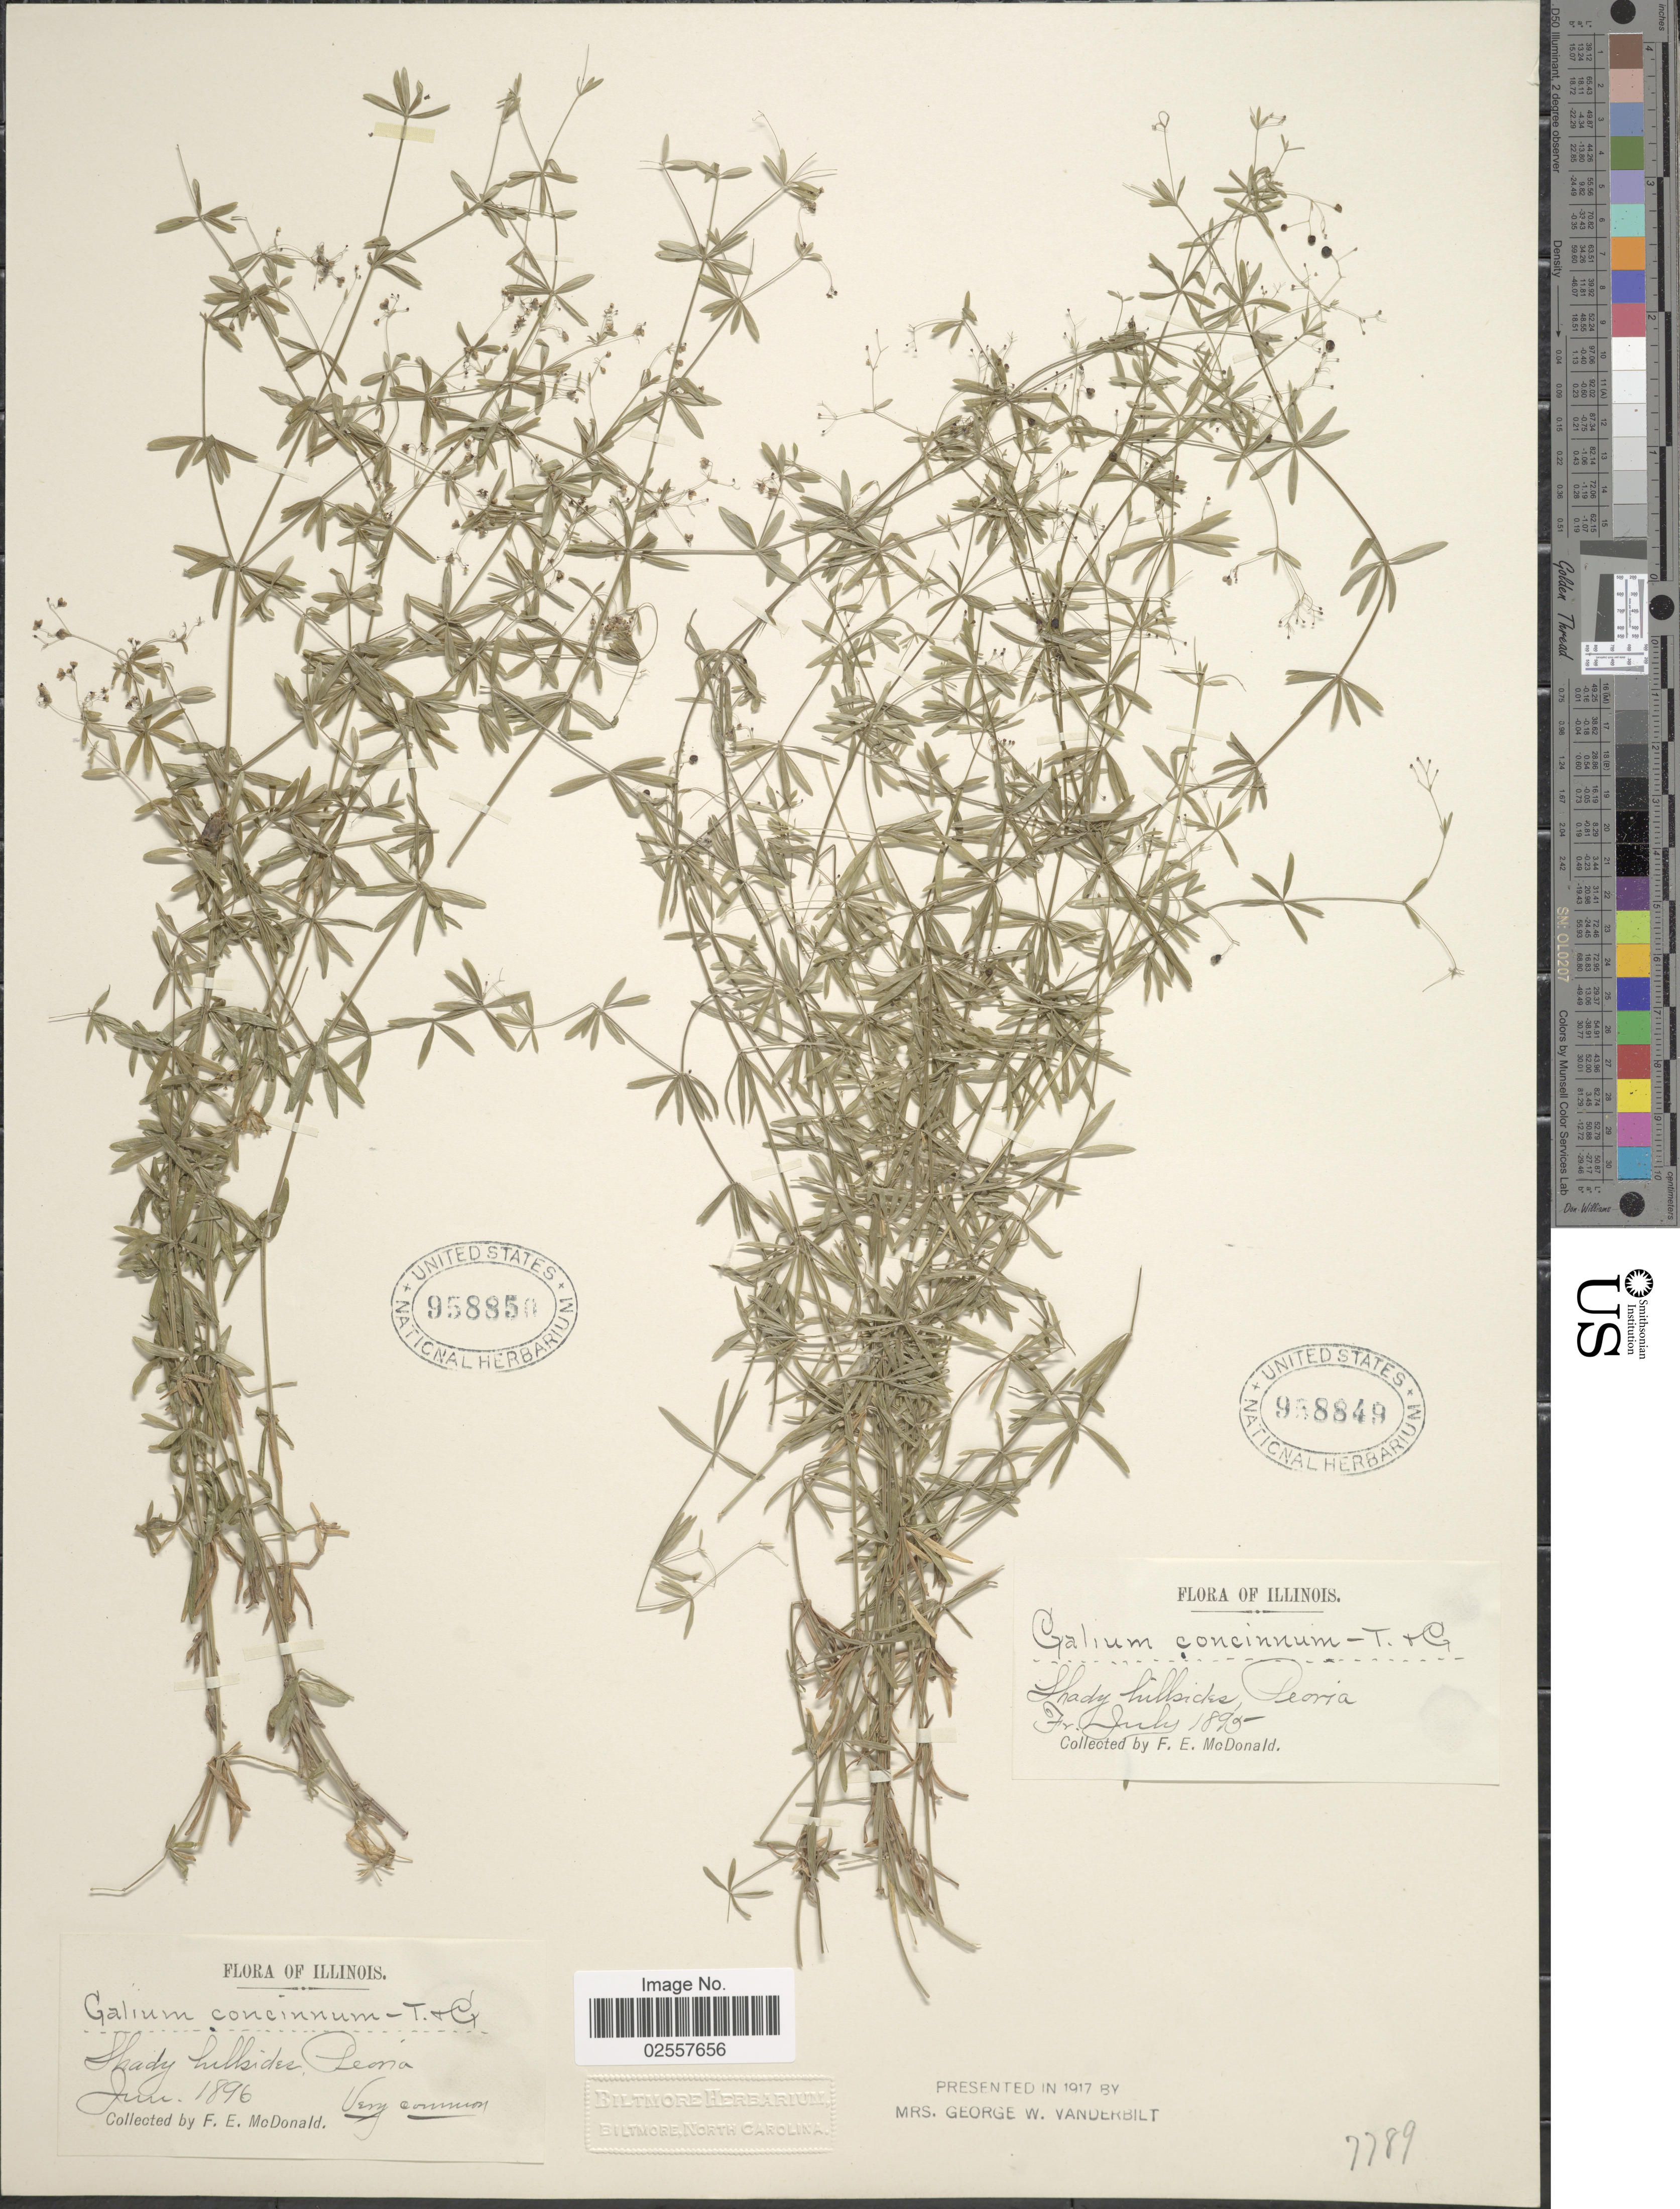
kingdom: Plantae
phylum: Tracheophyta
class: Magnoliopsida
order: Gentianales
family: Rubiaceae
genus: Galium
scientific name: Galium concinnum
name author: Torr. & A. Gray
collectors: F. E. McDonald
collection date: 1895-07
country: United States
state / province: Illinois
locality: Shady hillsides, Peoria.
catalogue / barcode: US 958849-2